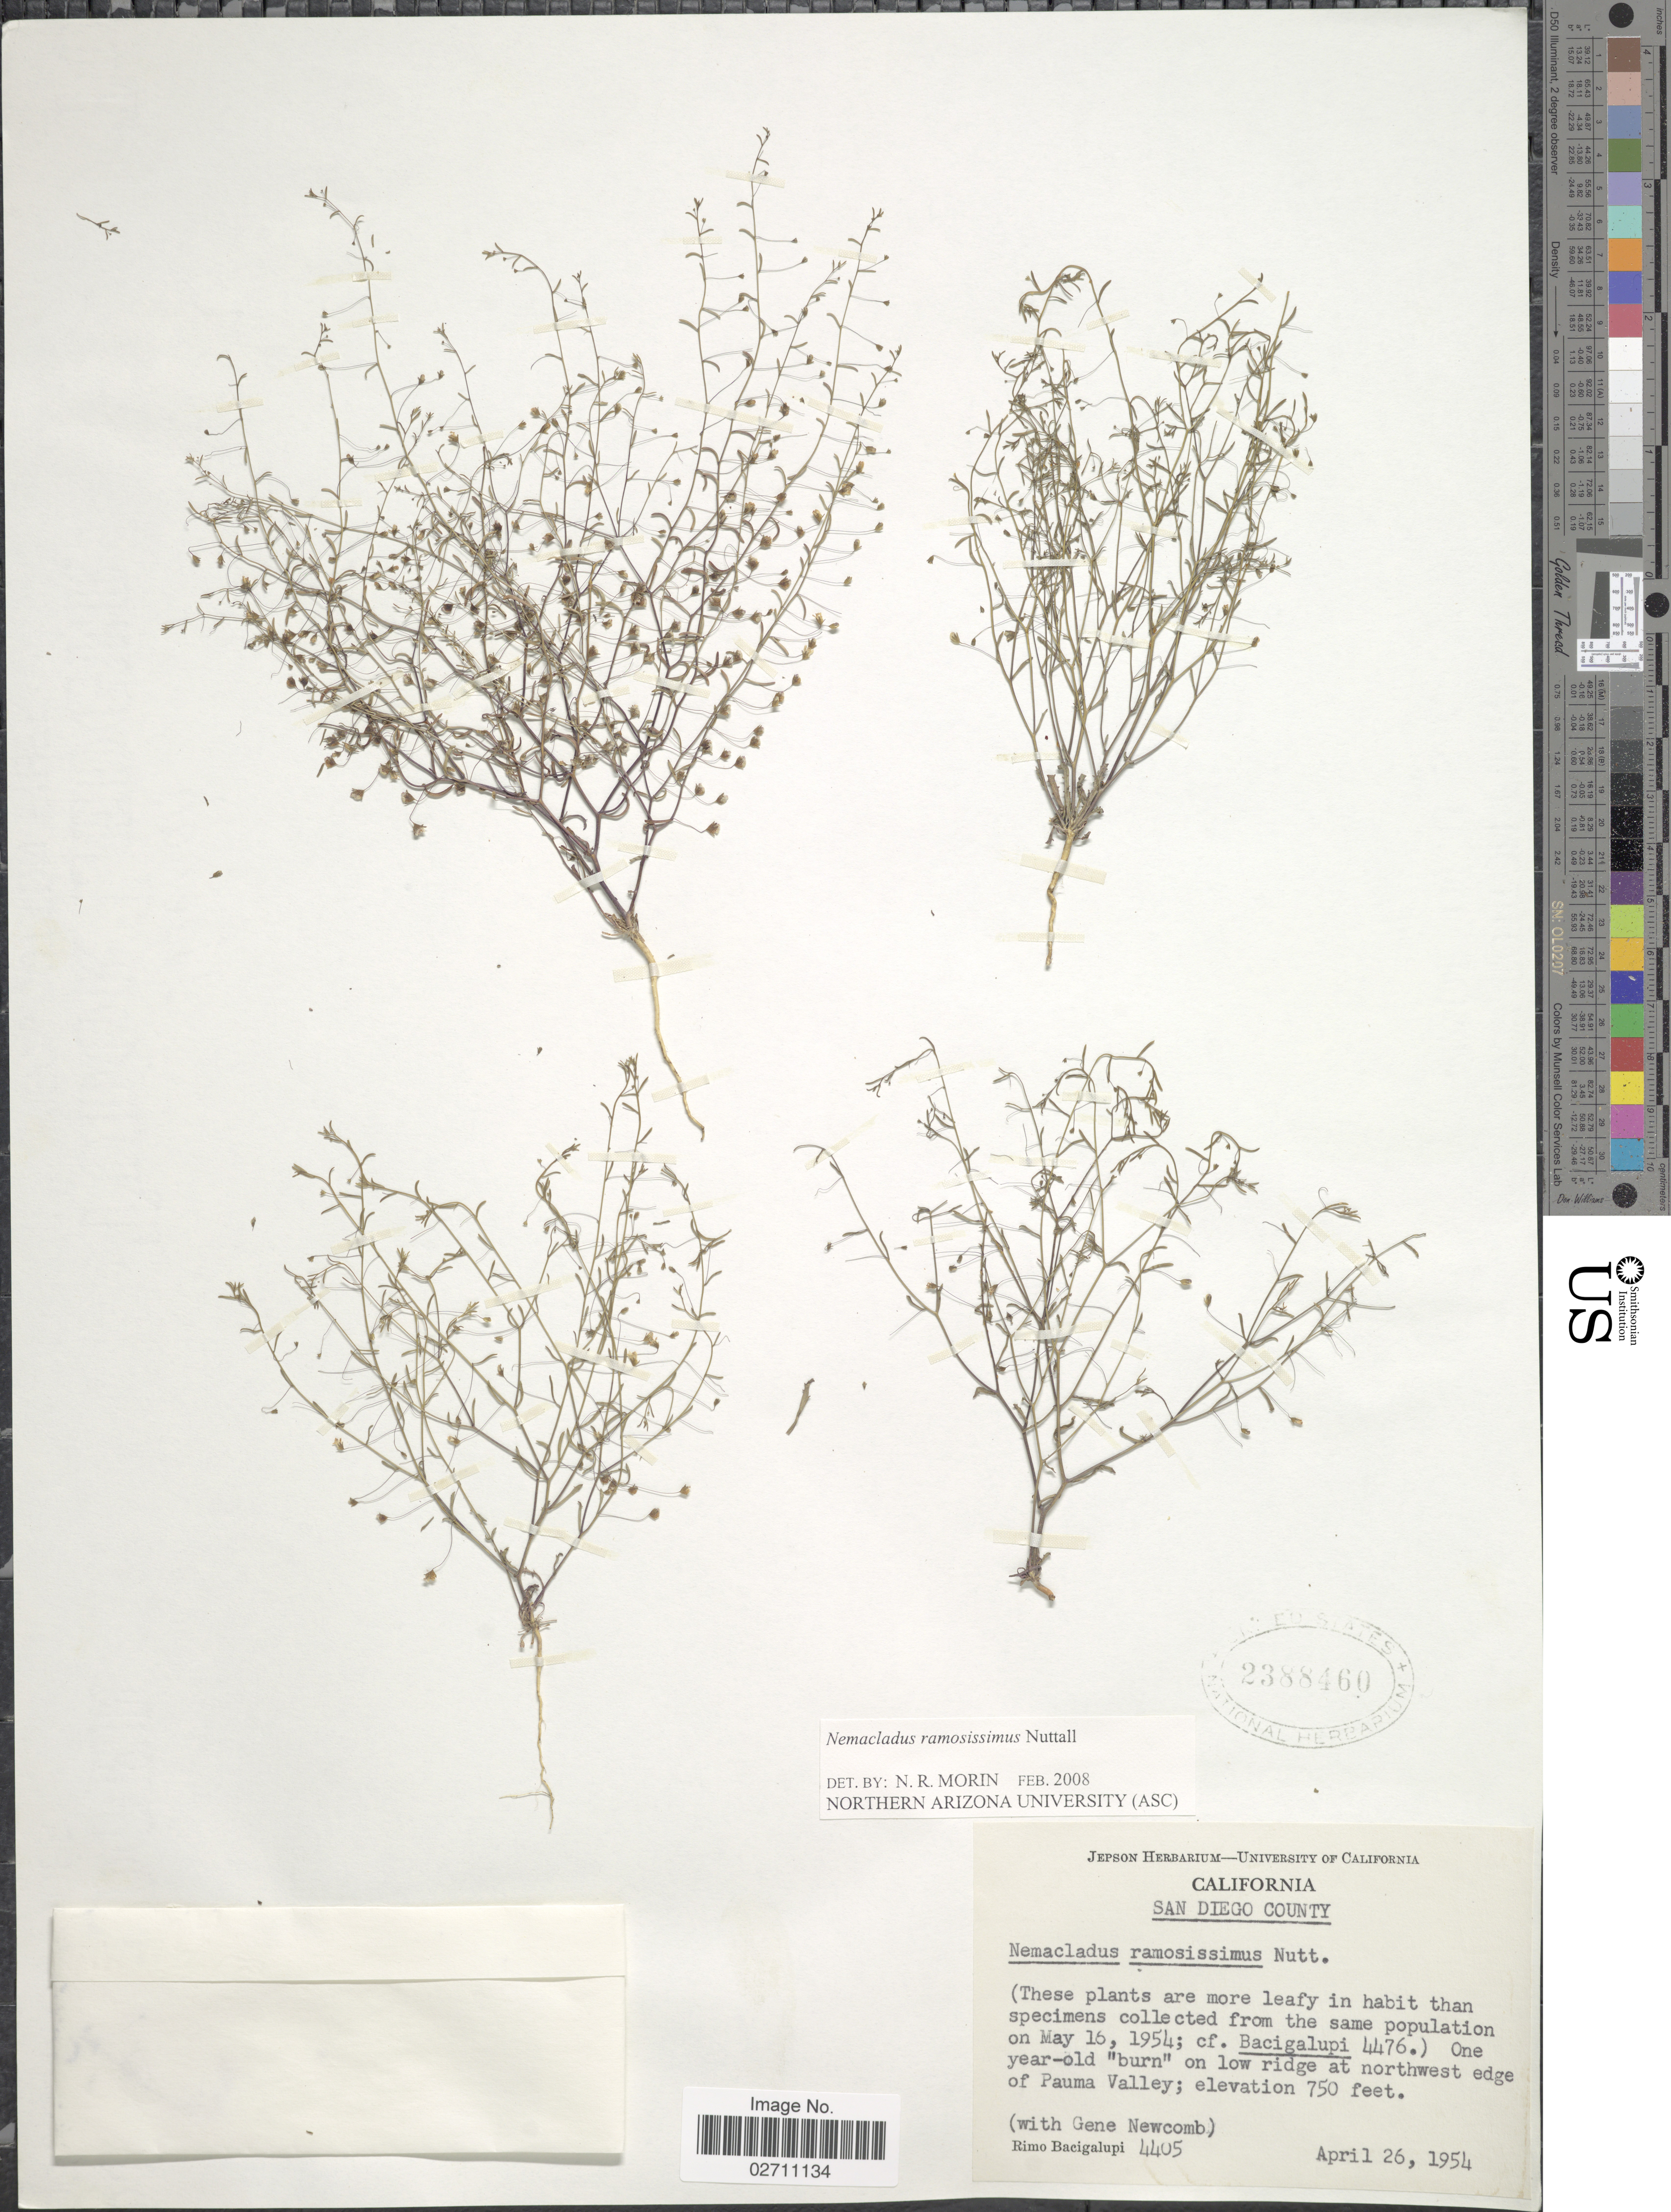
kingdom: Plantae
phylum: Tracheophyta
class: Magnoliopsida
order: Asterales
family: Campanulaceae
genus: Nemacladus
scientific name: Nemacladus ramosissimus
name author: Nutt.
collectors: R. Bacigalupi & G. Newcomb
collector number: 4405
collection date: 1954-04-26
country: United States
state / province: California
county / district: San Diego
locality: San Diego County, on low ridge at northwest of Pauma Valley.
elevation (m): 229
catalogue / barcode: US 2388460